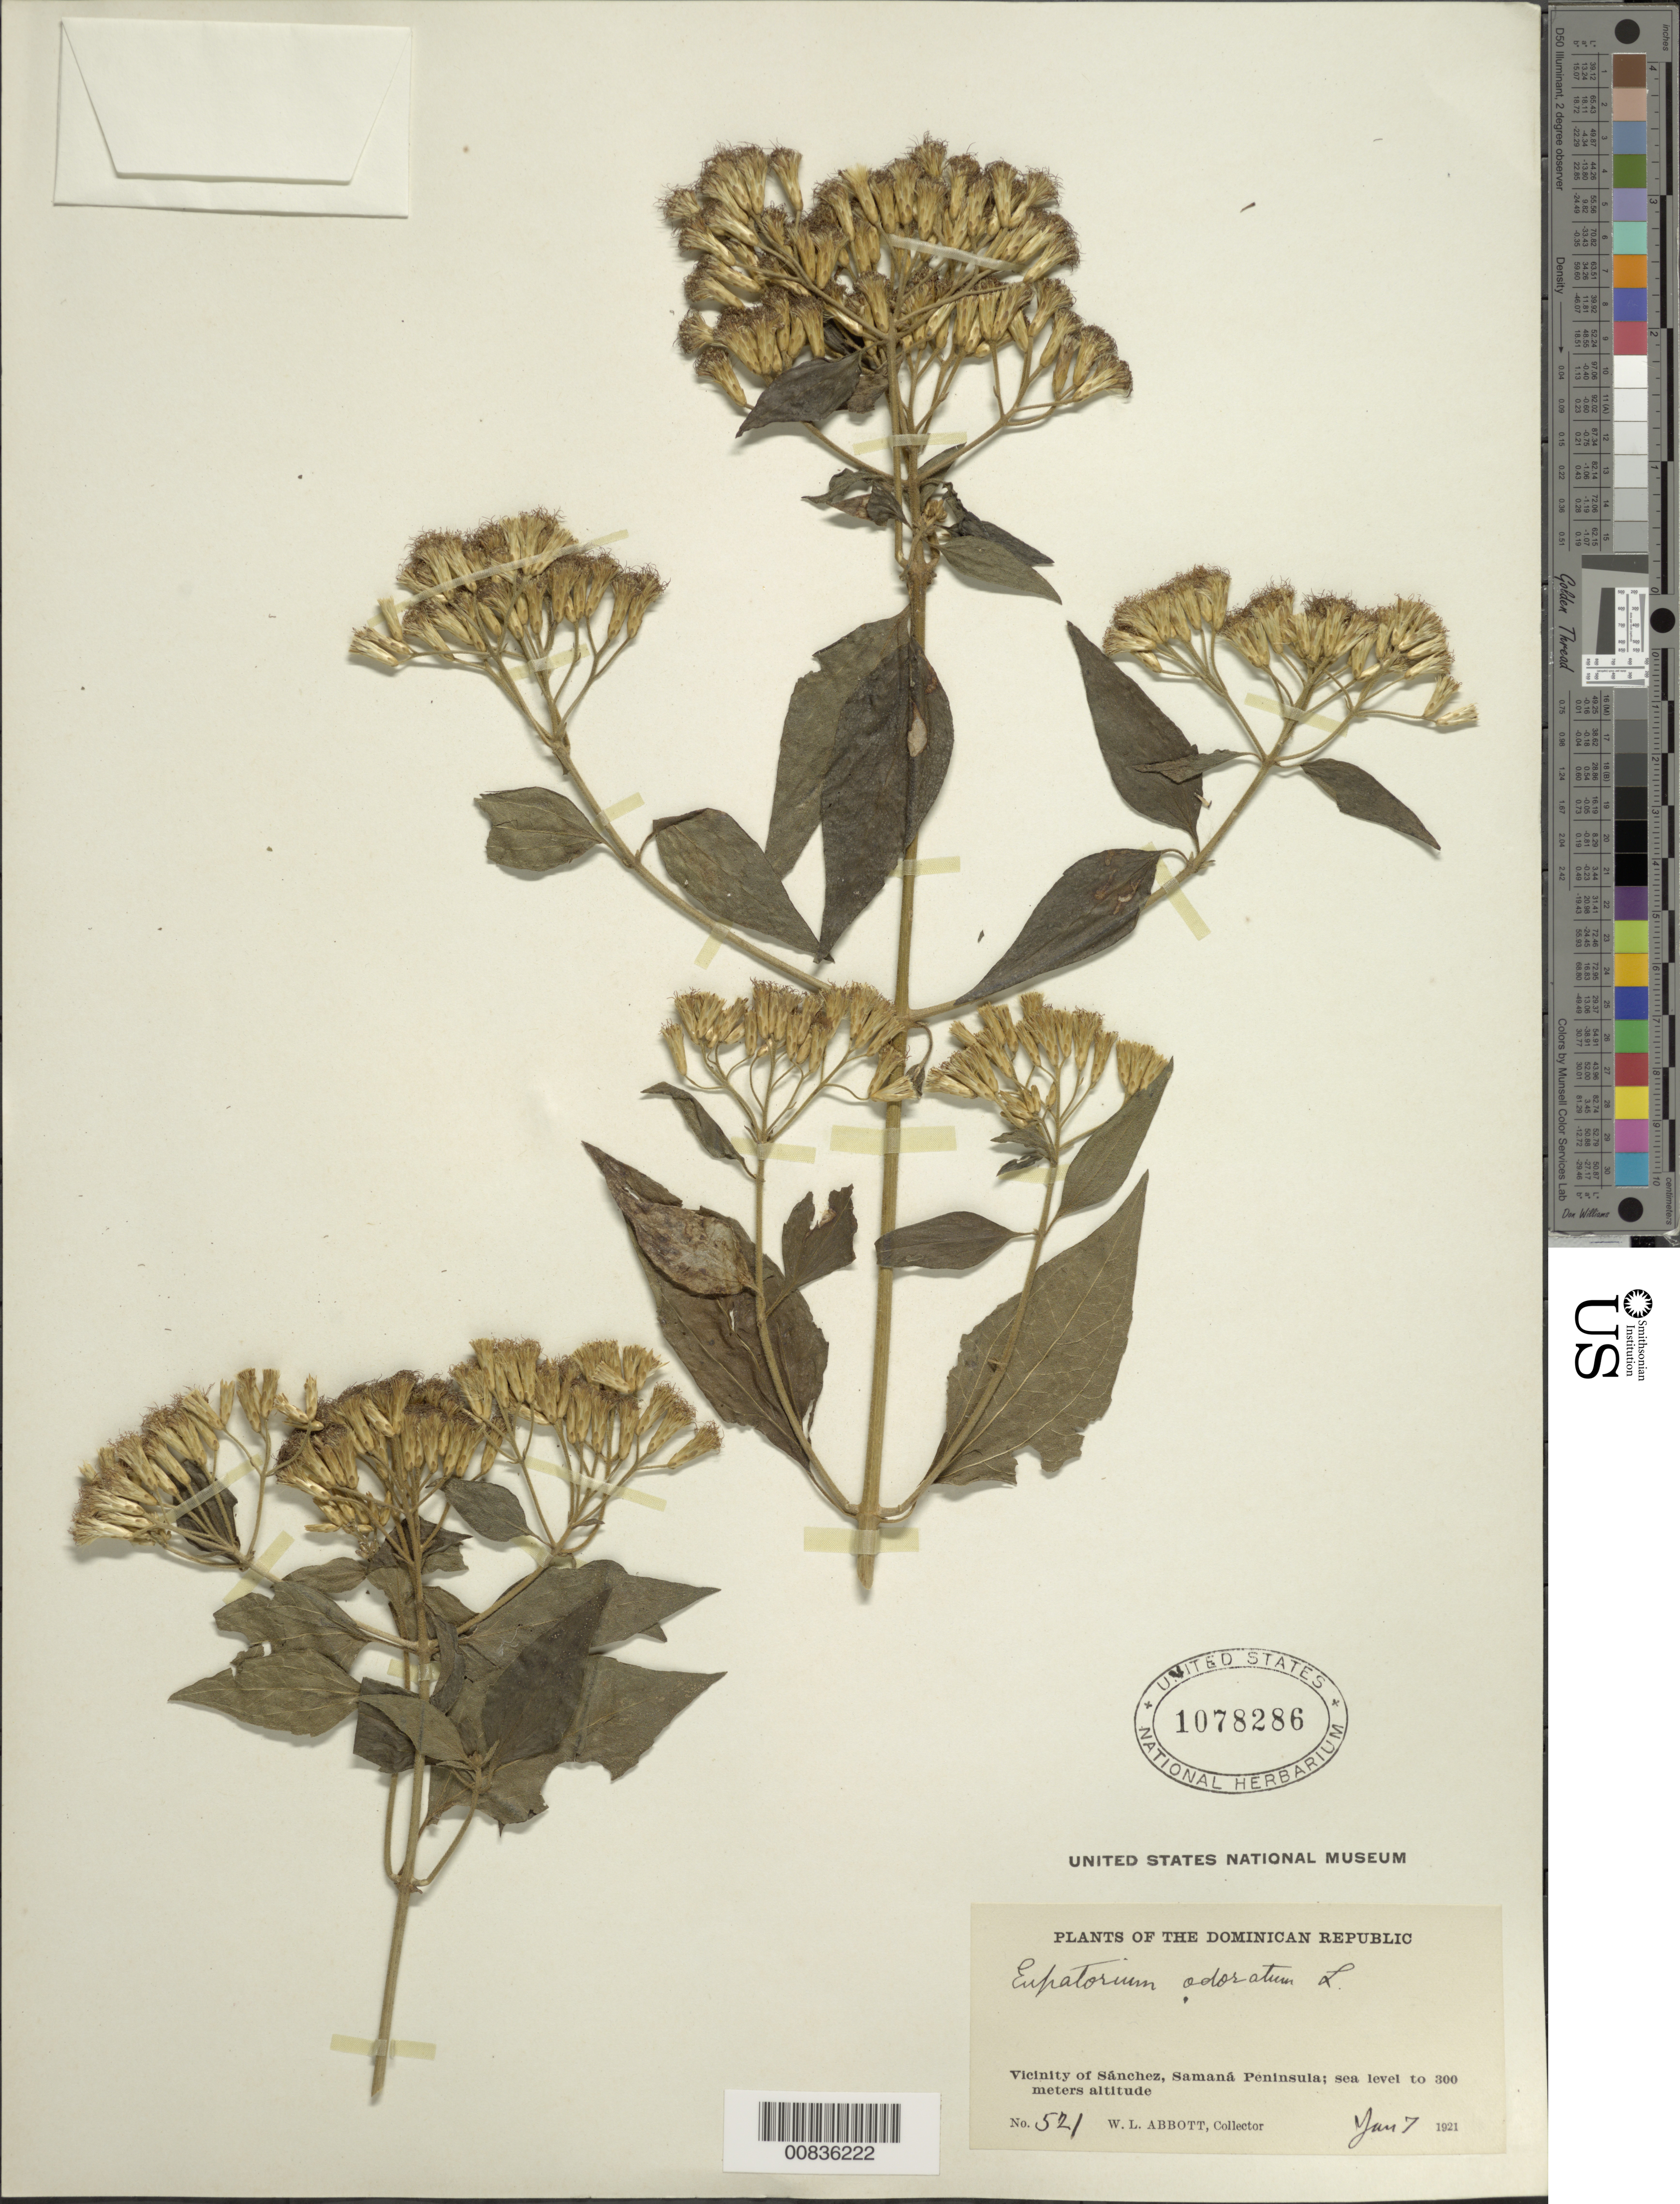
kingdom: Plantae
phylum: Tracheophyta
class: Magnoliopsida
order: Asterales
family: Asteraceae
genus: Chromolaena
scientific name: Chromolaena odorata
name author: (L.) R.M. King & H. Rob.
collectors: W. L. Abbott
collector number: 521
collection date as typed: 07 Jan 1921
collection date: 1921-01-07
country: Dominican Republic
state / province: Samana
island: Hispaniola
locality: Vicinity of Sánchez, Samaná Peninsula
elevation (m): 0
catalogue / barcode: US 1078286